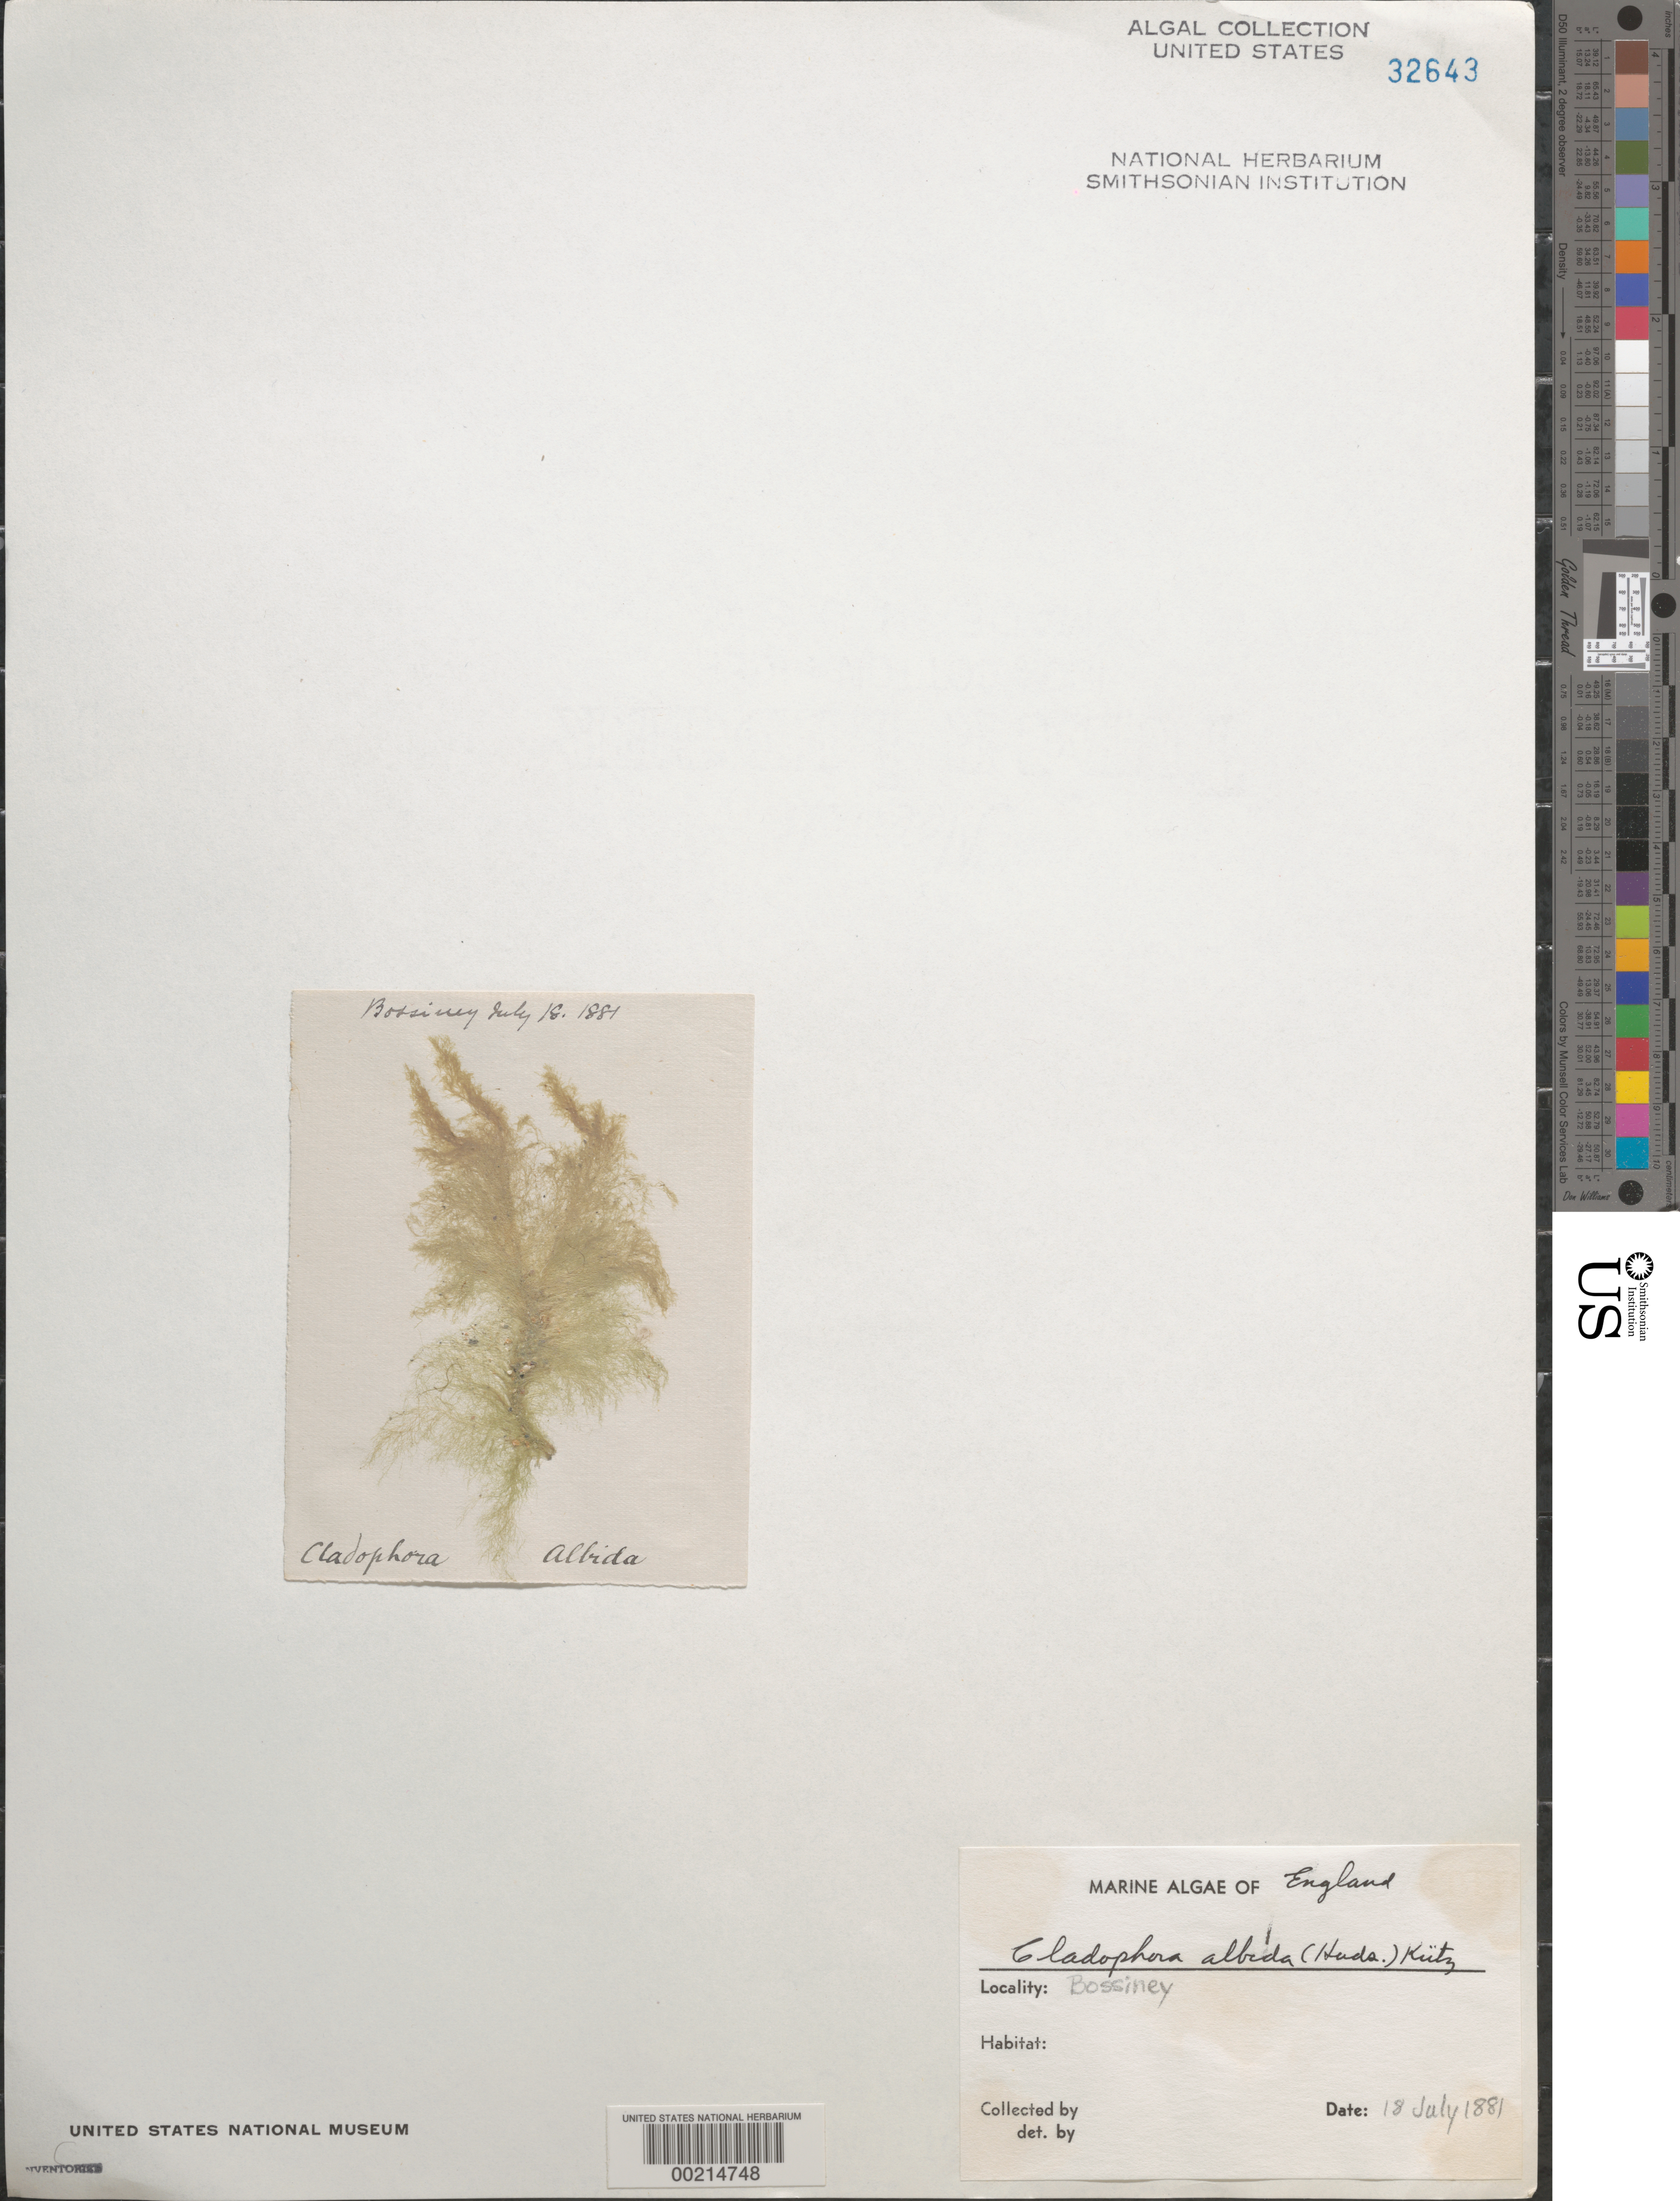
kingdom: Plantae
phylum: Chlorophyta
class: Ulvophyceae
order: Cladophorales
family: Cladophoraceae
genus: Cladophora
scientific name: Cladophora albida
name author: (Nees) Kütz.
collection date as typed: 18 Jul 1881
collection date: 1881-07-18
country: United Kingdom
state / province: England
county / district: Cornwall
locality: Bossiney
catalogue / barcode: US 32643